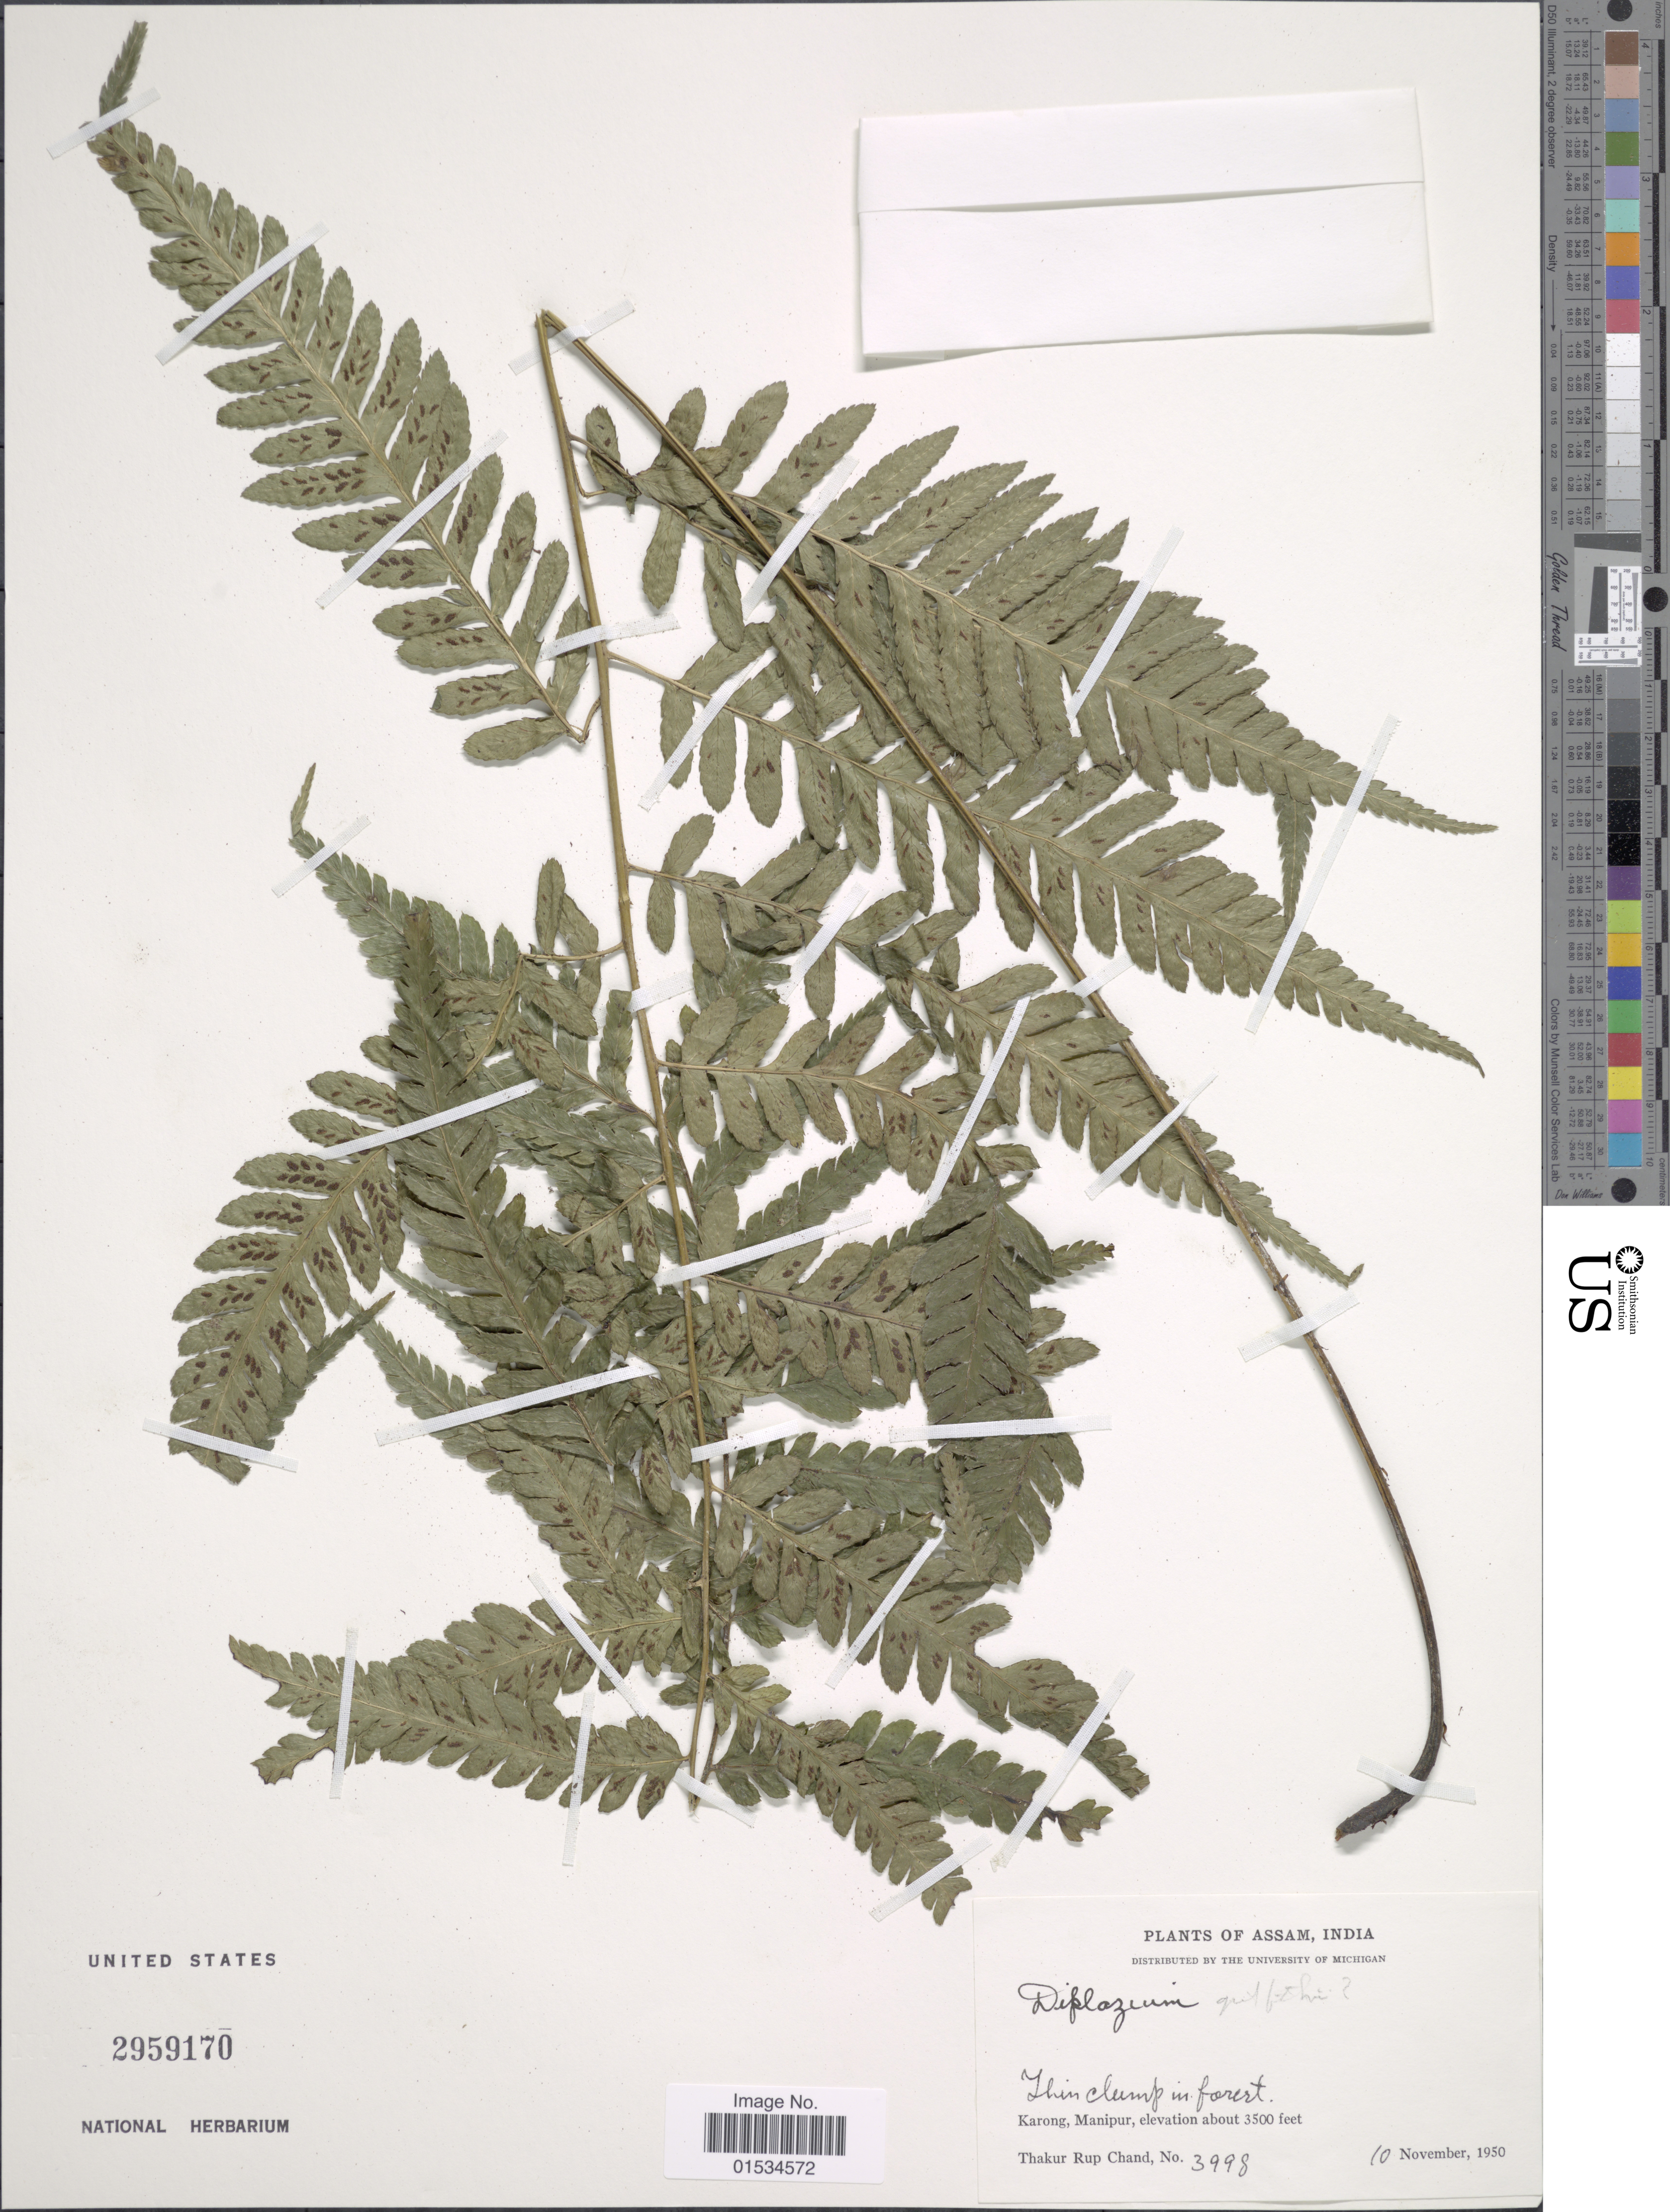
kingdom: Plantae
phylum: Tracheophyta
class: Polypodiopsida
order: Polypodiales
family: Athyriaceae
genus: Diplazium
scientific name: Diplazium sp.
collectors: T. R. Chand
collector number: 3998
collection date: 1950-11-10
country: India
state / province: Manipur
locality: Karong, Manipur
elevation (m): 1067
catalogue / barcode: US 2959170